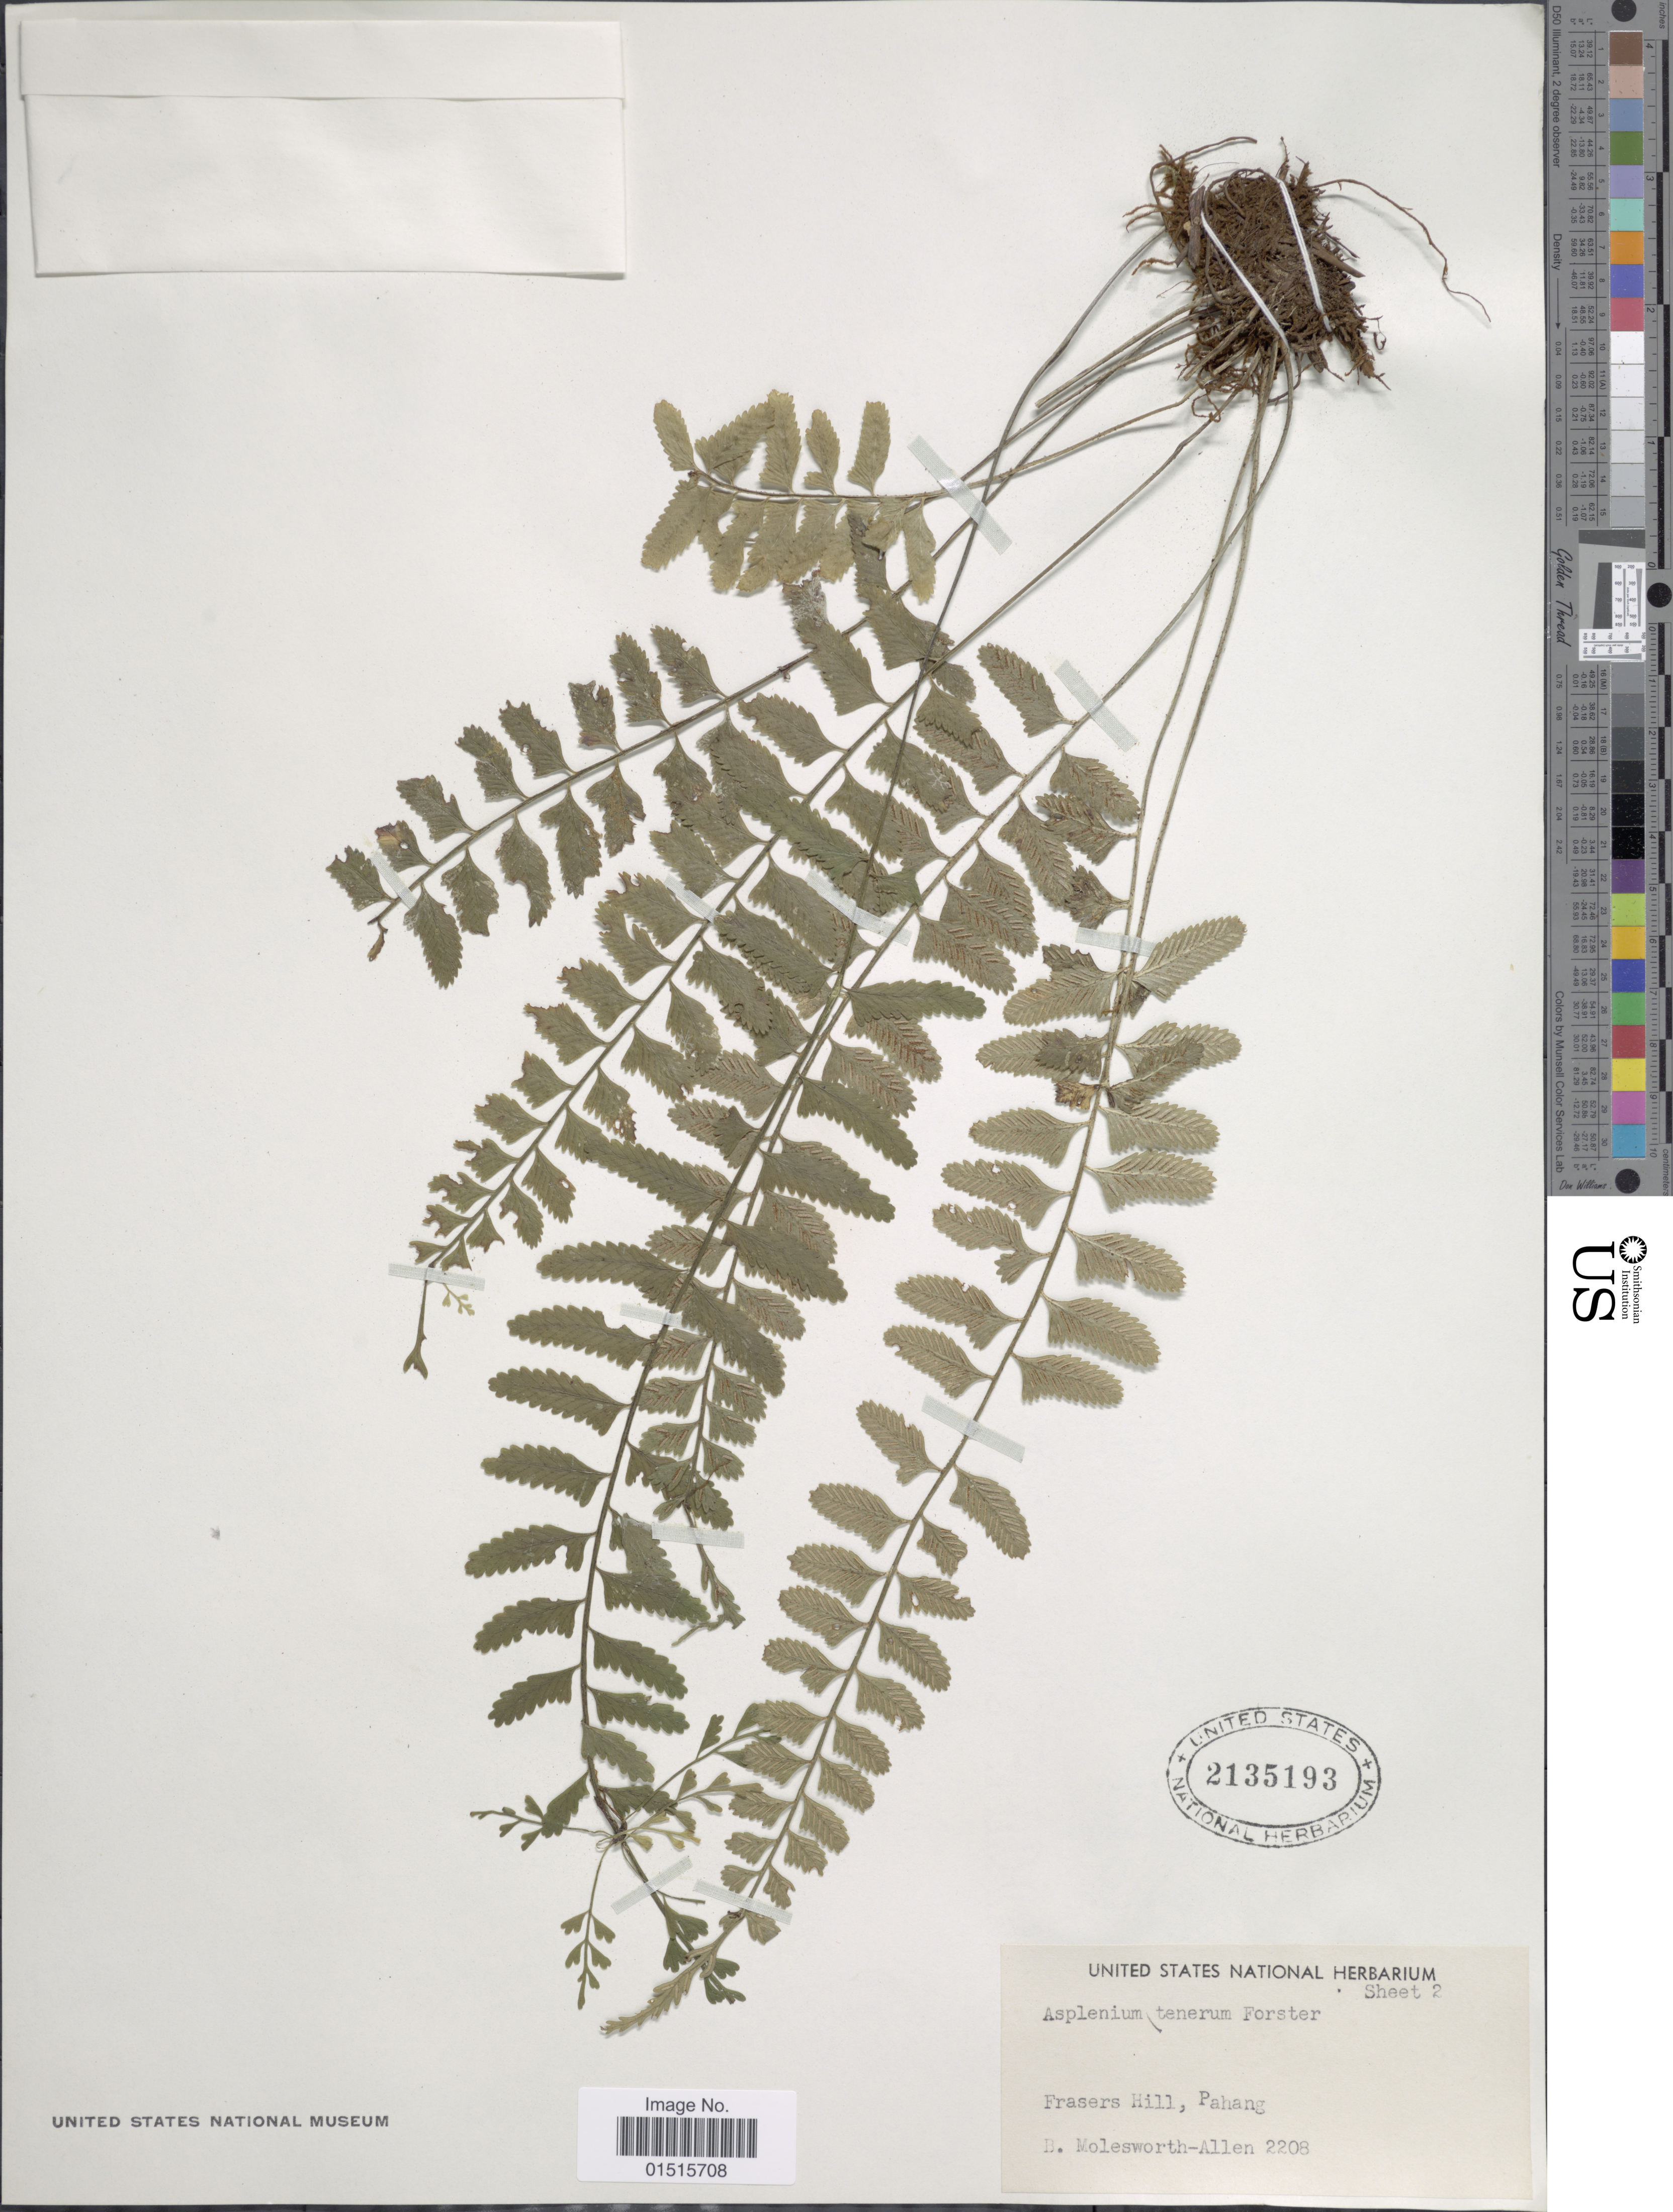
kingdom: Plantae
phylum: Tracheophyta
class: Polypodiopsida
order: Polypodiales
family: Aspleniaceae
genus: Asplenium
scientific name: Asplenium tenerum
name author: G. Forst.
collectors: B. E. G. Molesworth-Allen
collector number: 2208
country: Malaysia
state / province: Pahang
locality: Fraser Hill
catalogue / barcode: US 2135193